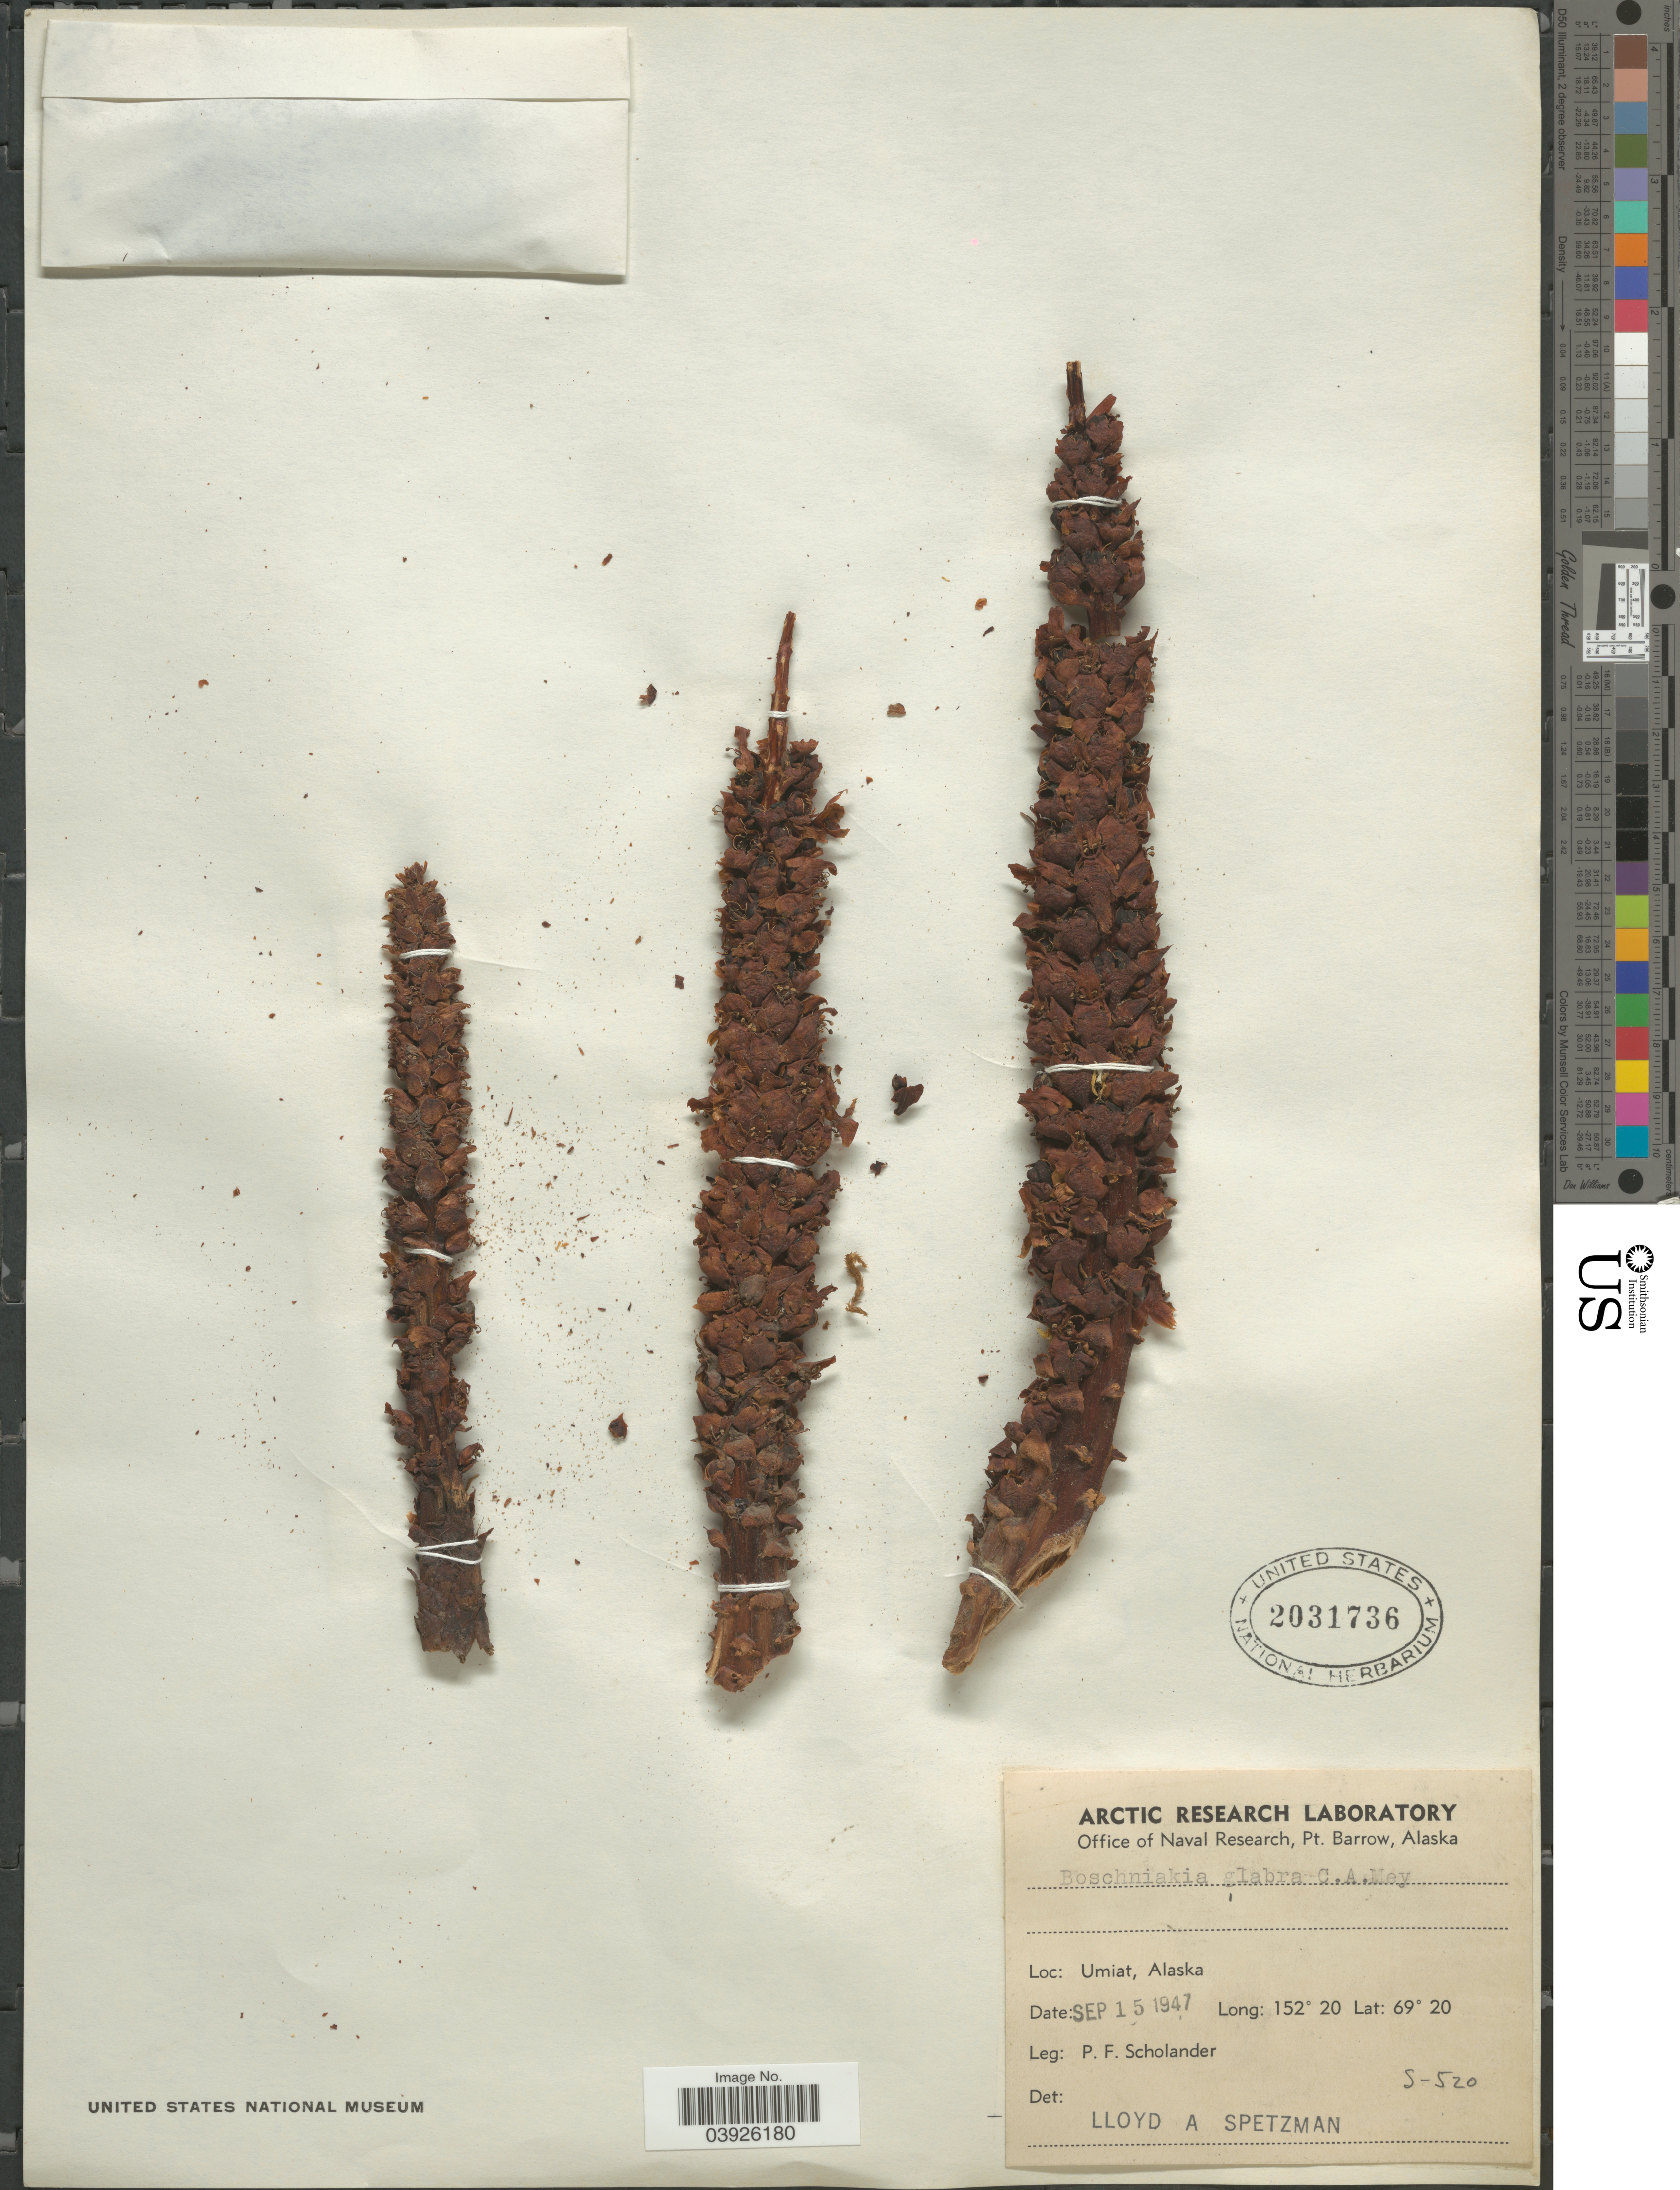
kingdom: Plantae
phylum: Tracheophyta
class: Magnoliopsida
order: Lamiales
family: Orobanchaceae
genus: Boschniakia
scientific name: Boschniakia rossica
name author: (Cham. & Schltdl.) B. Fedtsch.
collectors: P. Scholander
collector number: S-520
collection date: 1947-09-15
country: United States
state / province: Alaska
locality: Umiat.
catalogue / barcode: US 2031736